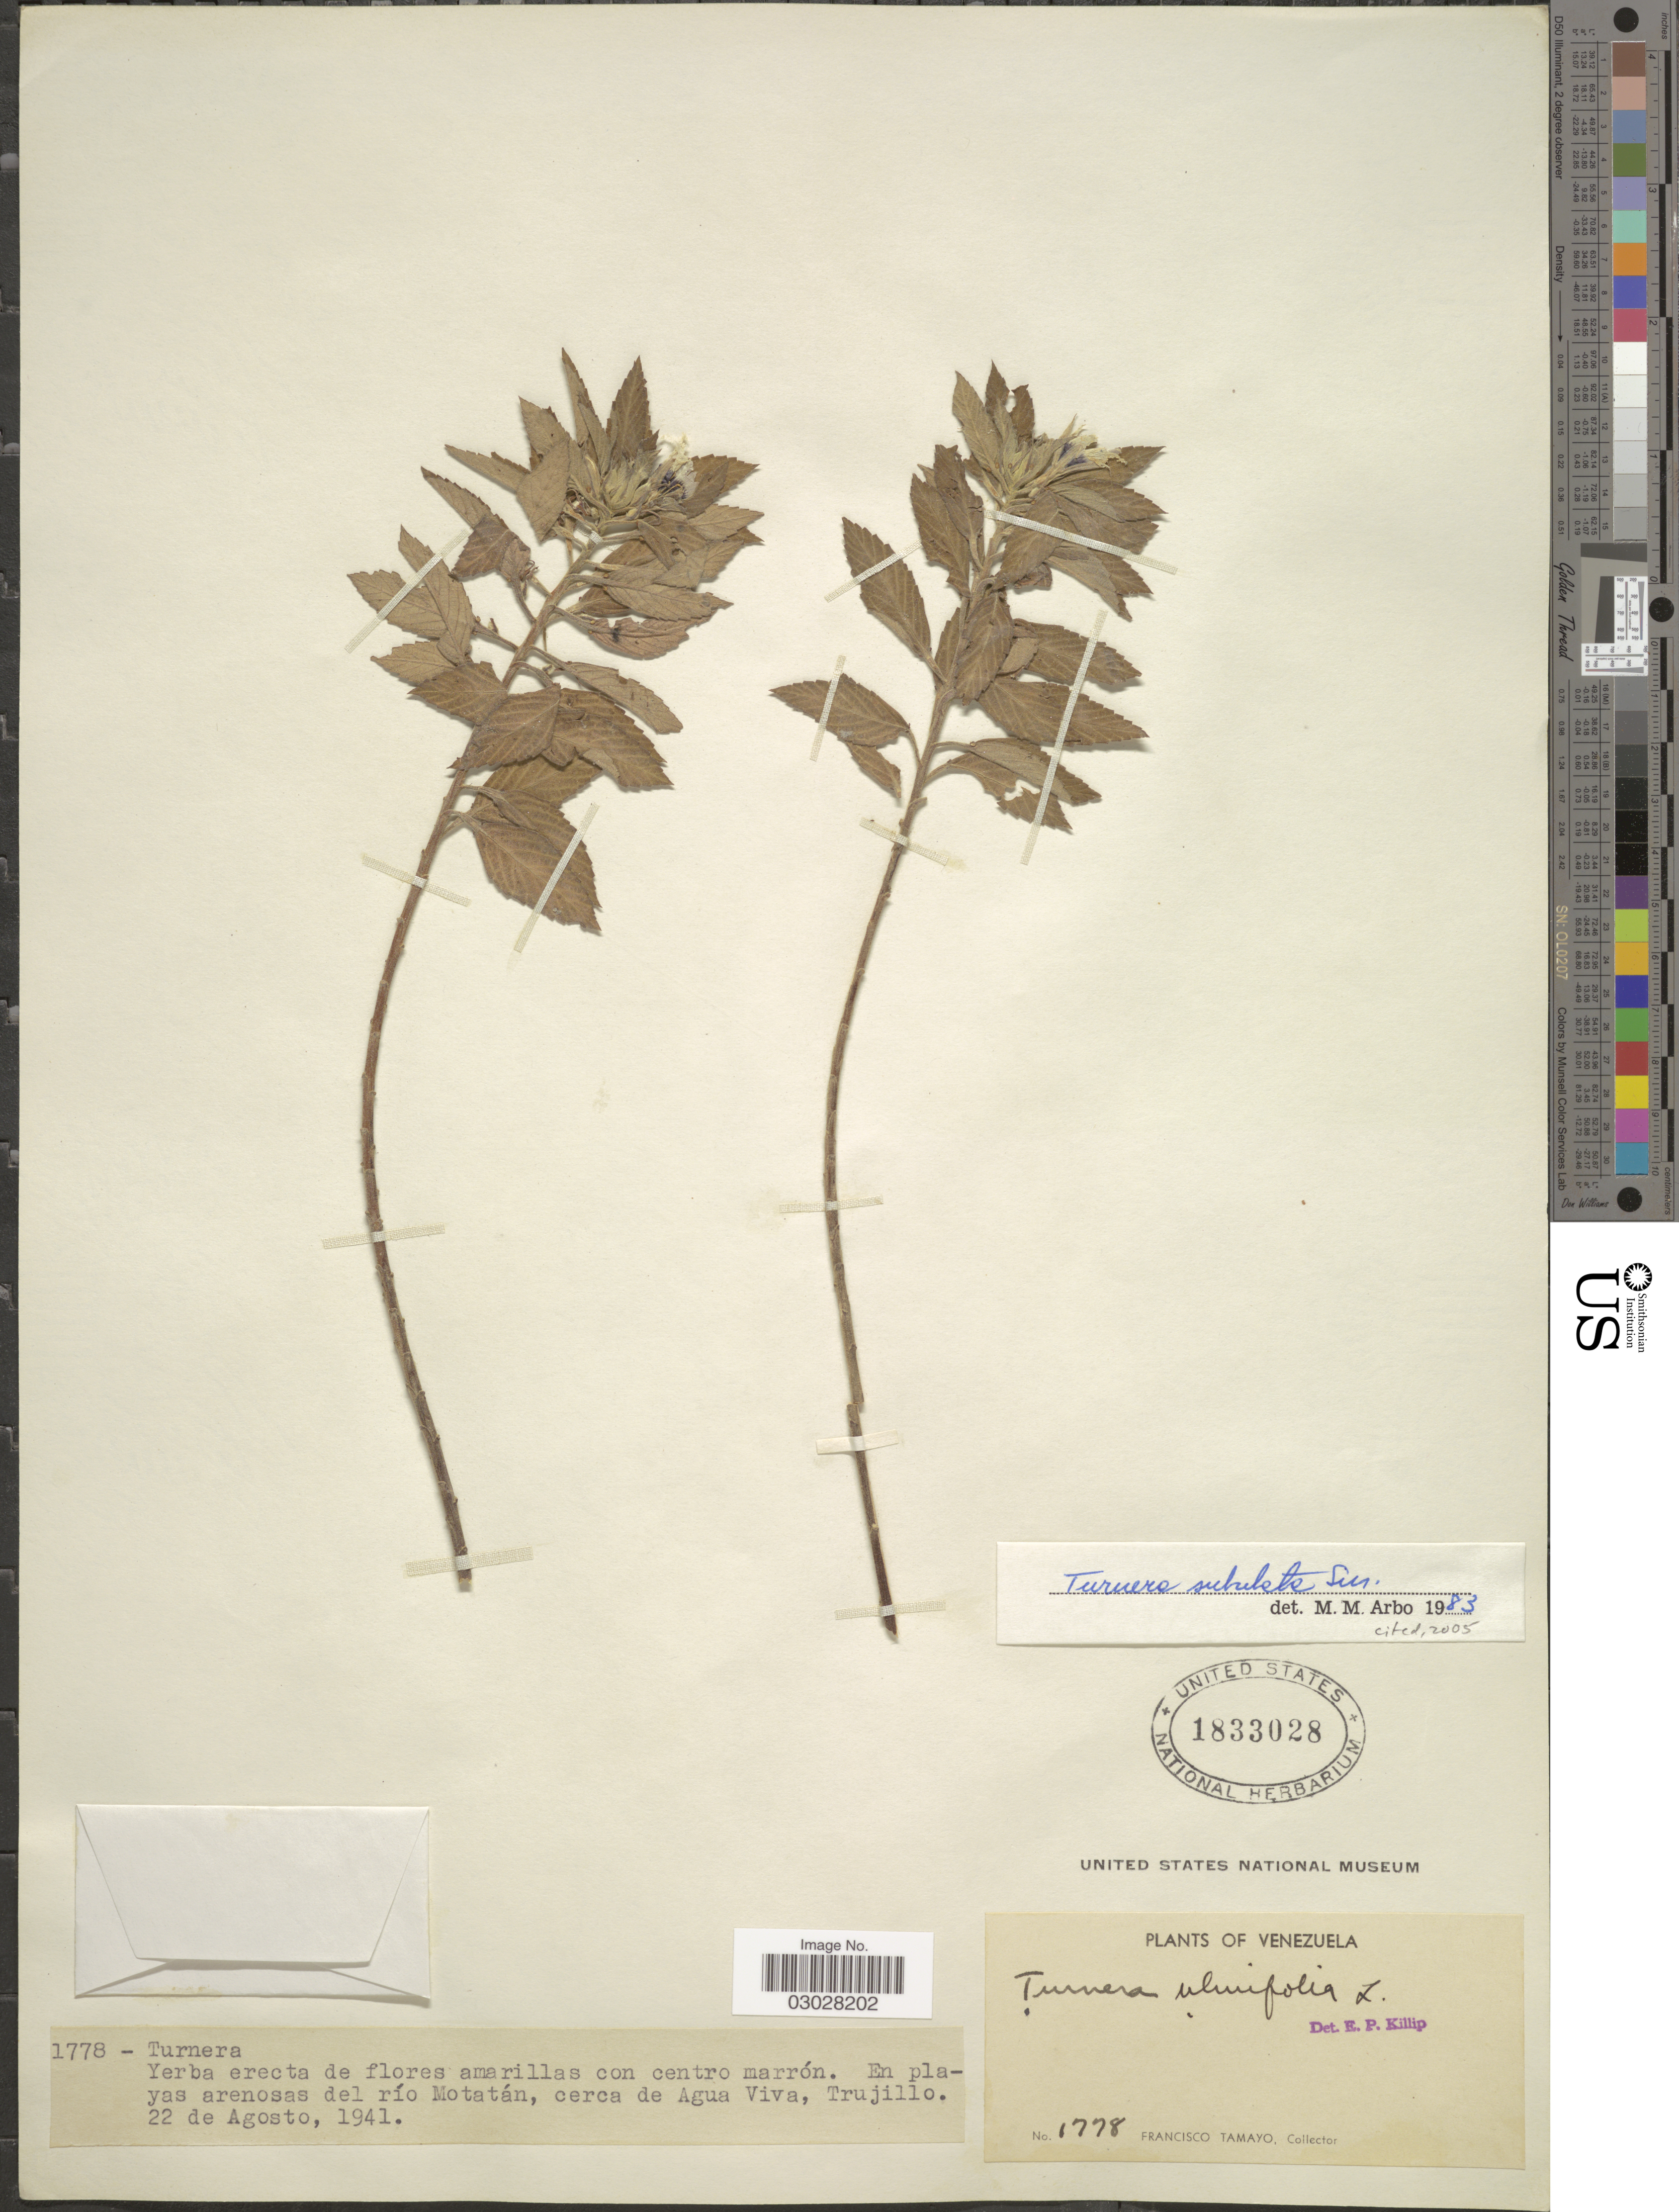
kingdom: Plantae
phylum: Tracheophyta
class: Magnoliopsida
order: Malpighiales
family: Turneraceae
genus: Turnera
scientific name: Turnera subulata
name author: Sm.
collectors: F. Tamayo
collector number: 1778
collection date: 1941-08-22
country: Venezuela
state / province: Trujillo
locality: En playas arenosas del río Motatán, cerca de Agua Viva.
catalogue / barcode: US 1833028